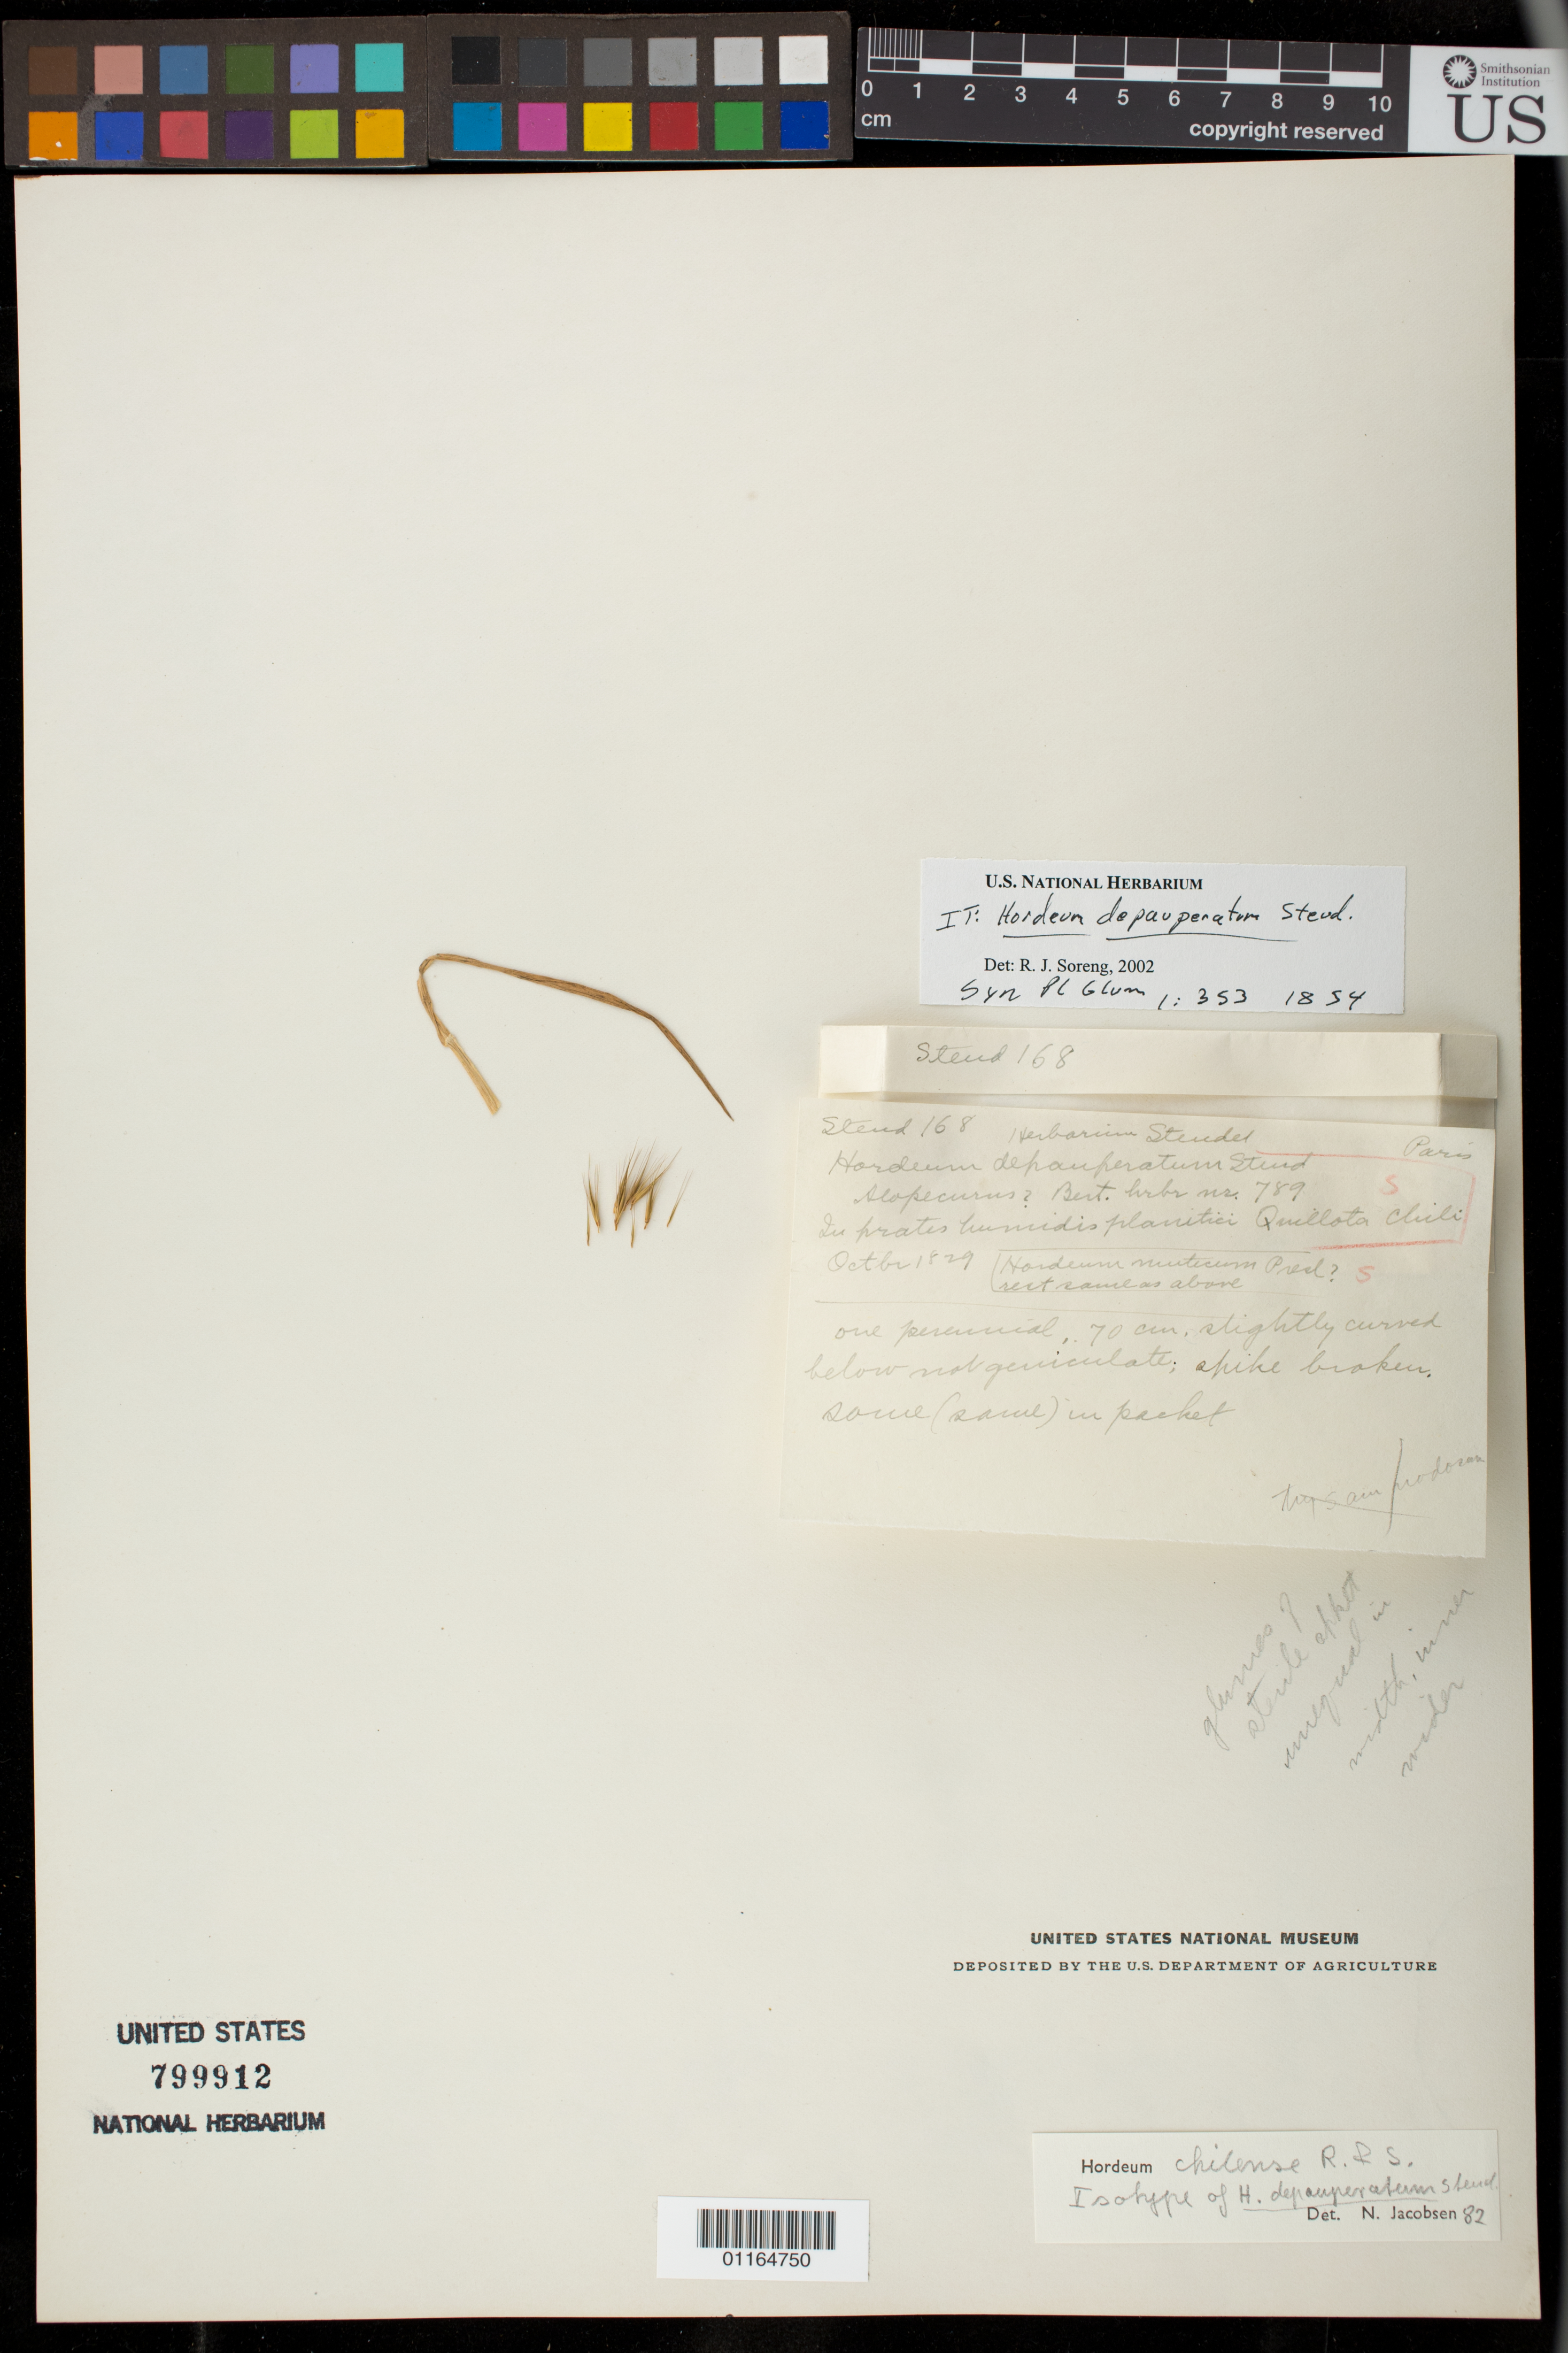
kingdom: Plantae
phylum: Tracheophyta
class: Liliopsida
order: Poales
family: Poaceae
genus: Hordeum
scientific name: Hordeum depauperatum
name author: Steud.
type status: Isotype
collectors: C. L. G. Bertero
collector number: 789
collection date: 1829-10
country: Chile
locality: Quillota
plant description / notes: Fragmentary material of type specimen ex herb. Paris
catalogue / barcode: US 799912